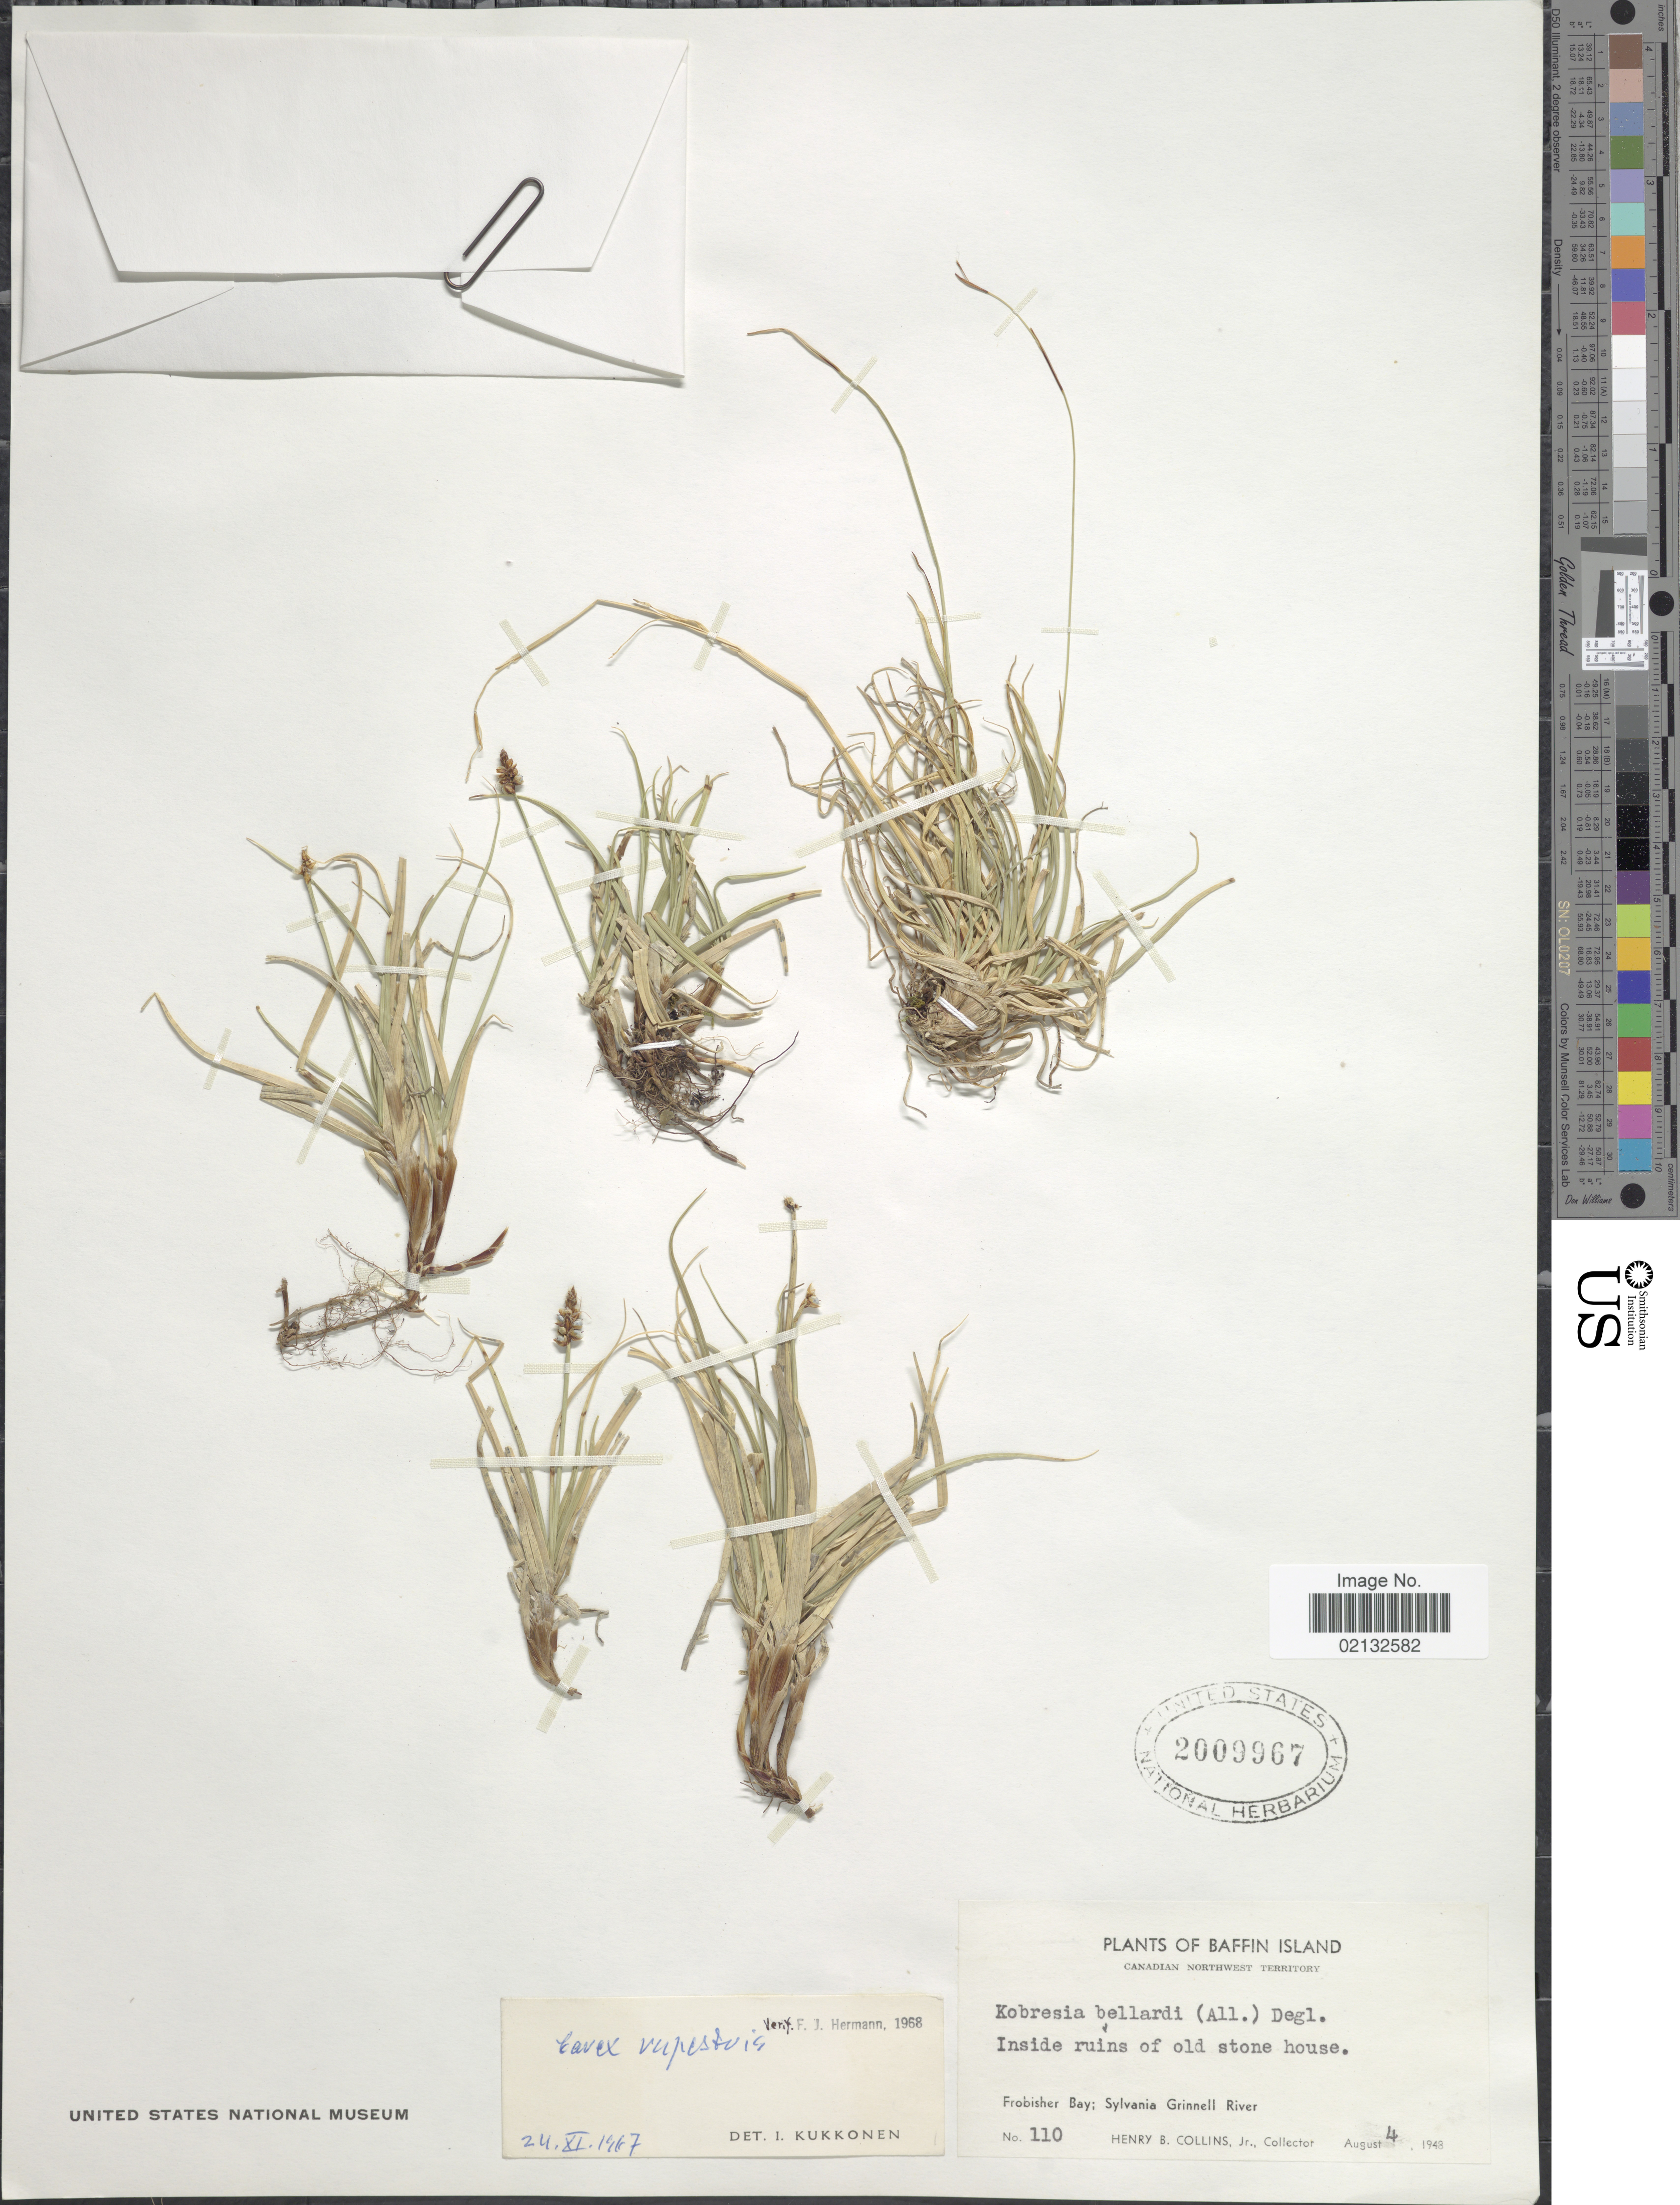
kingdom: Plantae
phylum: Tracheophyta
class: Liliopsida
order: Poales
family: Cyperaceae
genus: Carex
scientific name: Carex rupestris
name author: All.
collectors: H. Collins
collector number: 110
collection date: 1948-08-04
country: Canada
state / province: Northwest Territories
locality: Baffin Island. Frobisher Bay; Sylvania Grinnell river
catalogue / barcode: US 2009967